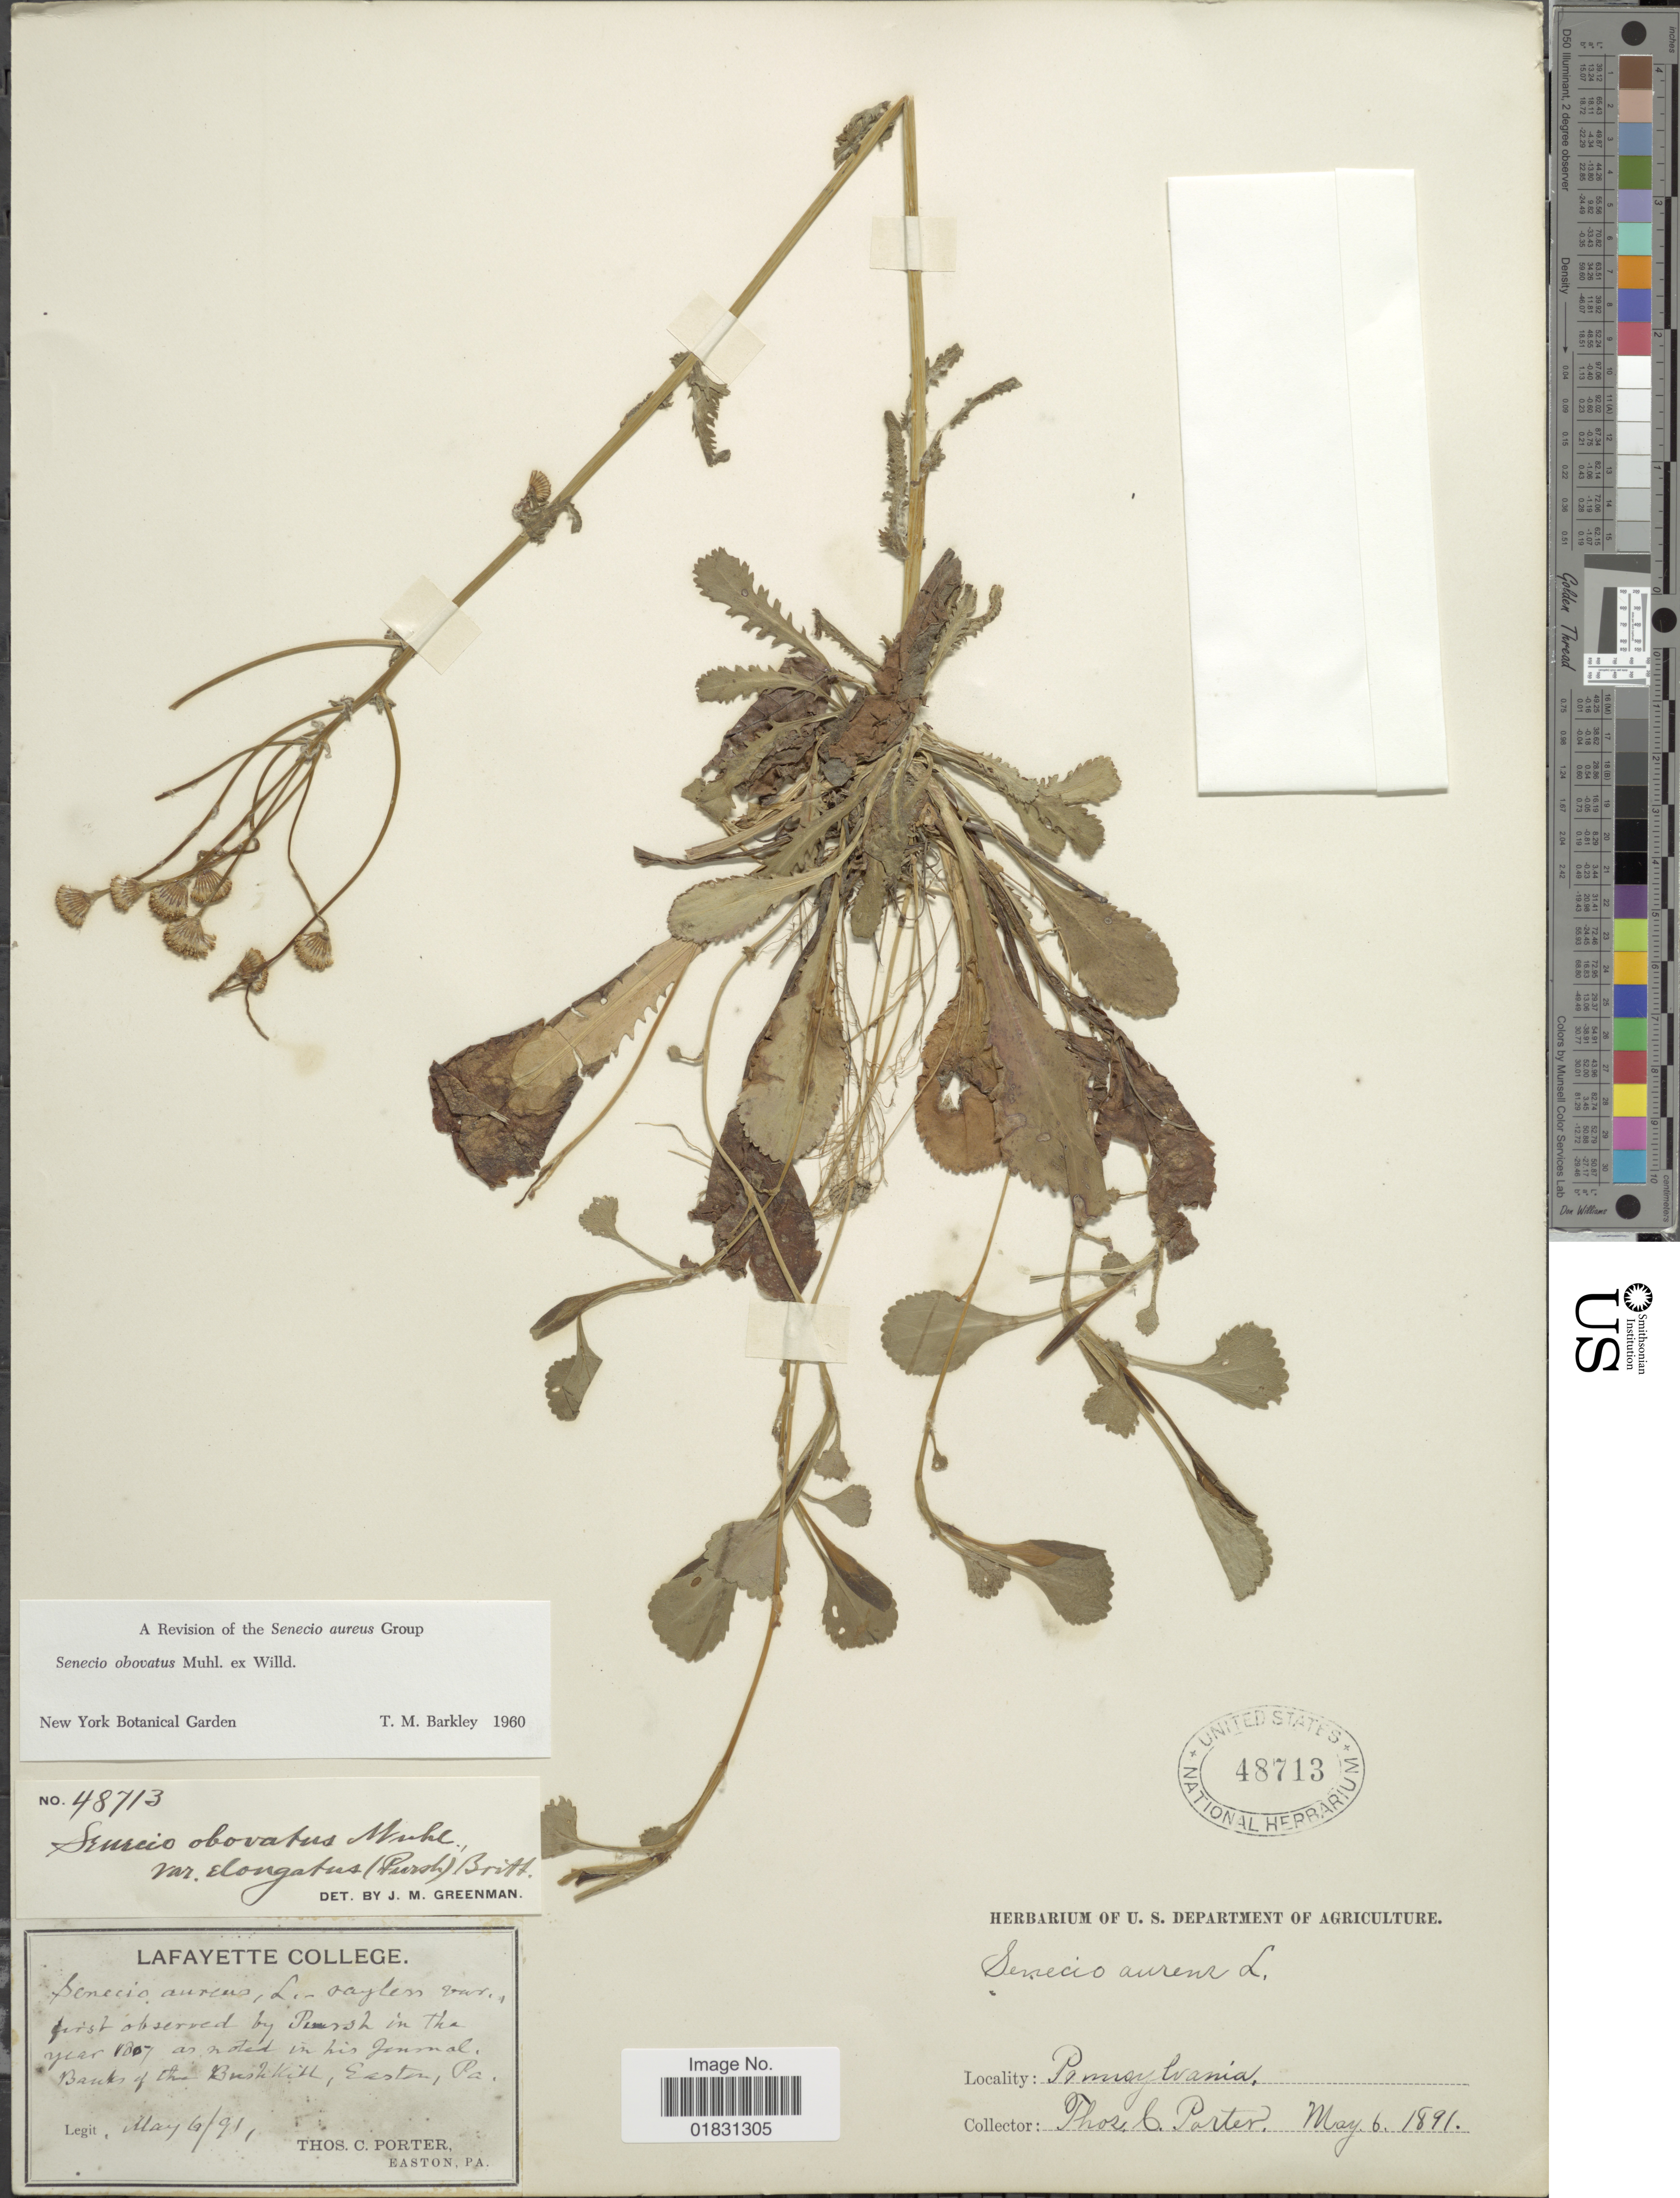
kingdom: Plantae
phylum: Tracheophyta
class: Magnoliopsida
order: Asterales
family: Asteraceae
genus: Packera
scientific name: Packera obovata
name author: (Muhl. ex Willd.) W.A. Weber & Á. Löve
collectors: T. C. Porter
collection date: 1891-05-06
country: United States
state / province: Pennsylvania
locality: Banks of the Buskhill, Easton, Pa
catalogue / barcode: US 48713